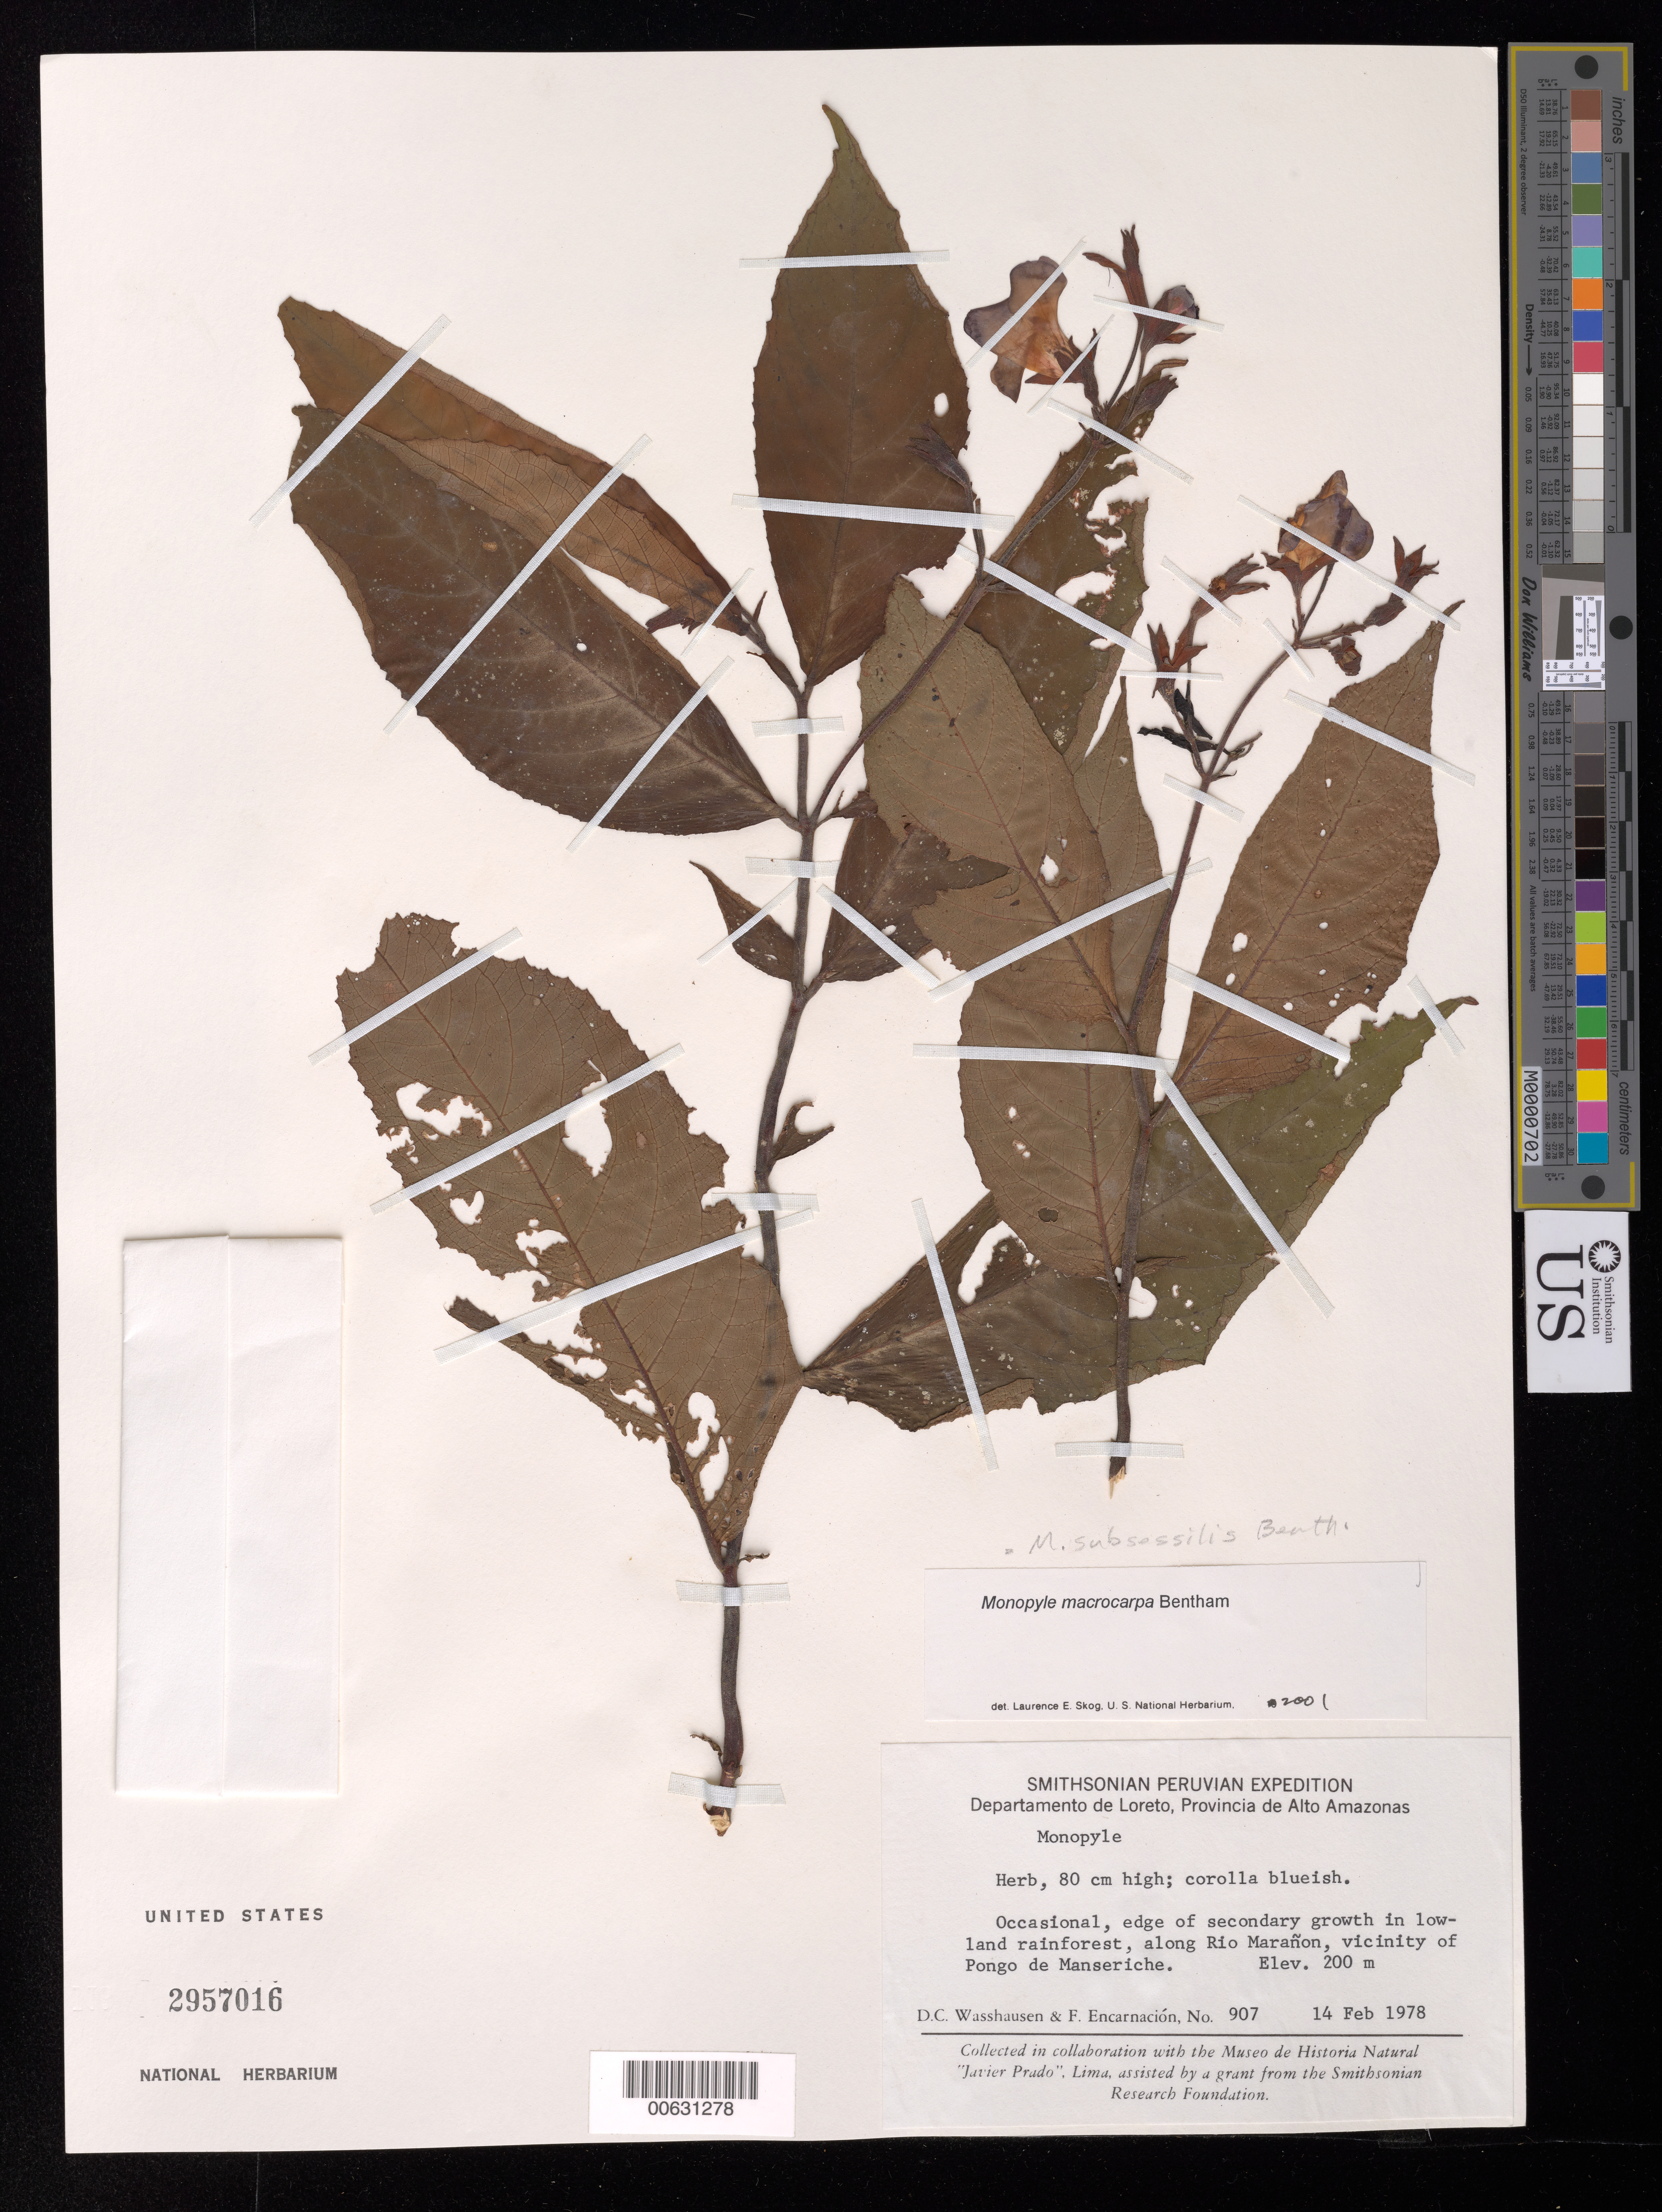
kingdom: Plantae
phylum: Tracheophyta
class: Magnoliopsida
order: Lamiales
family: Gesneriaceae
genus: Monopyle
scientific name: Monopyle macrocarpa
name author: Benth.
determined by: Skog, Laurence E.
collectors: D. C. Wasshausen & F. Encarnación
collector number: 907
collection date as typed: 14 Feb 1978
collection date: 1978-02-14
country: Peru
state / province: Loreto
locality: Prov. Alto Amazonas; along Rio Marañon, vicinity of Pongo de Manseriche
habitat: Edge of secondary growth in lowland rainforest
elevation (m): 200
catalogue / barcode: US 2957016